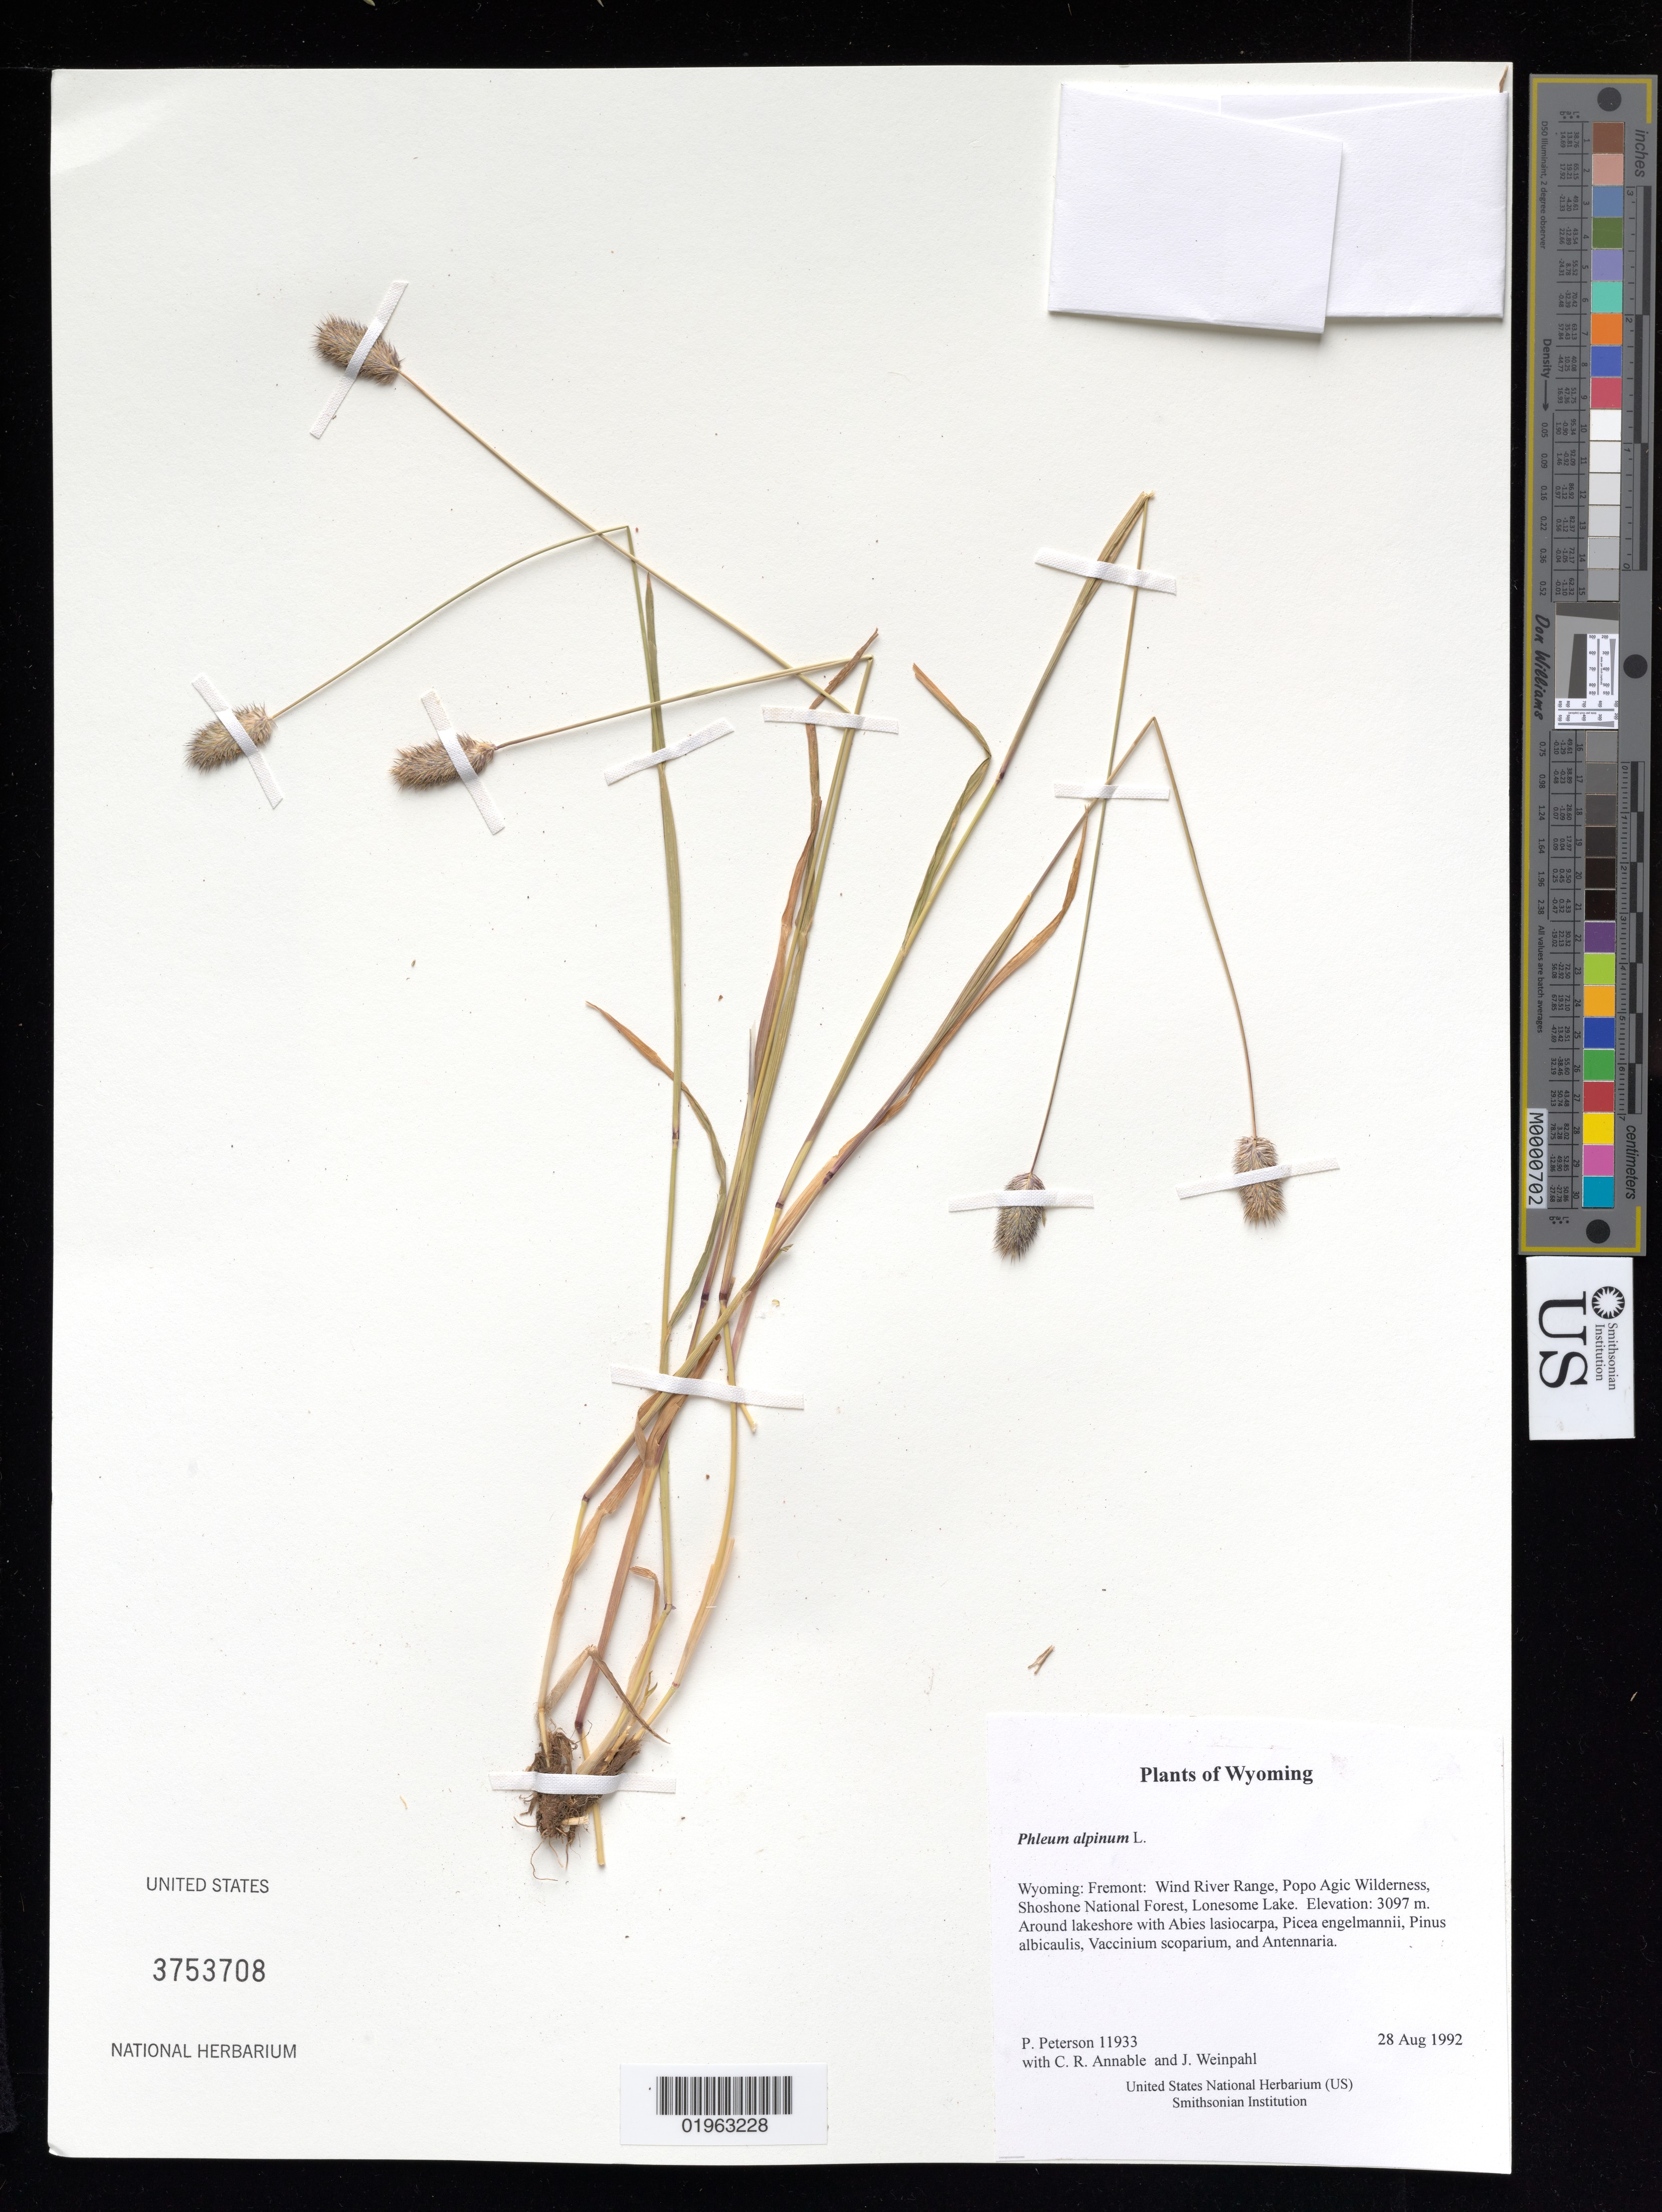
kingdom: Plantae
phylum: Tracheophyta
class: Liliopsida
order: Poales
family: Poaceae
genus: Phleum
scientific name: Phleum alpinum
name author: L.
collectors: P. M. Peterson, C. R. Annable & J. Weinpahl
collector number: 11933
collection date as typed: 28 Aug 1992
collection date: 1992-08-28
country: United States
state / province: Wyoming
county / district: Fremont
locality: Wind River Range, Popo Agic Wilderness, Shoshone National Forest, Lonesome Lake.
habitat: Around lakeshore with Abies lasiocarpa, Picea engelmannii, Pinus albicaulis, Vaccinium scoparium, and Antennaria.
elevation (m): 3097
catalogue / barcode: US 3753708